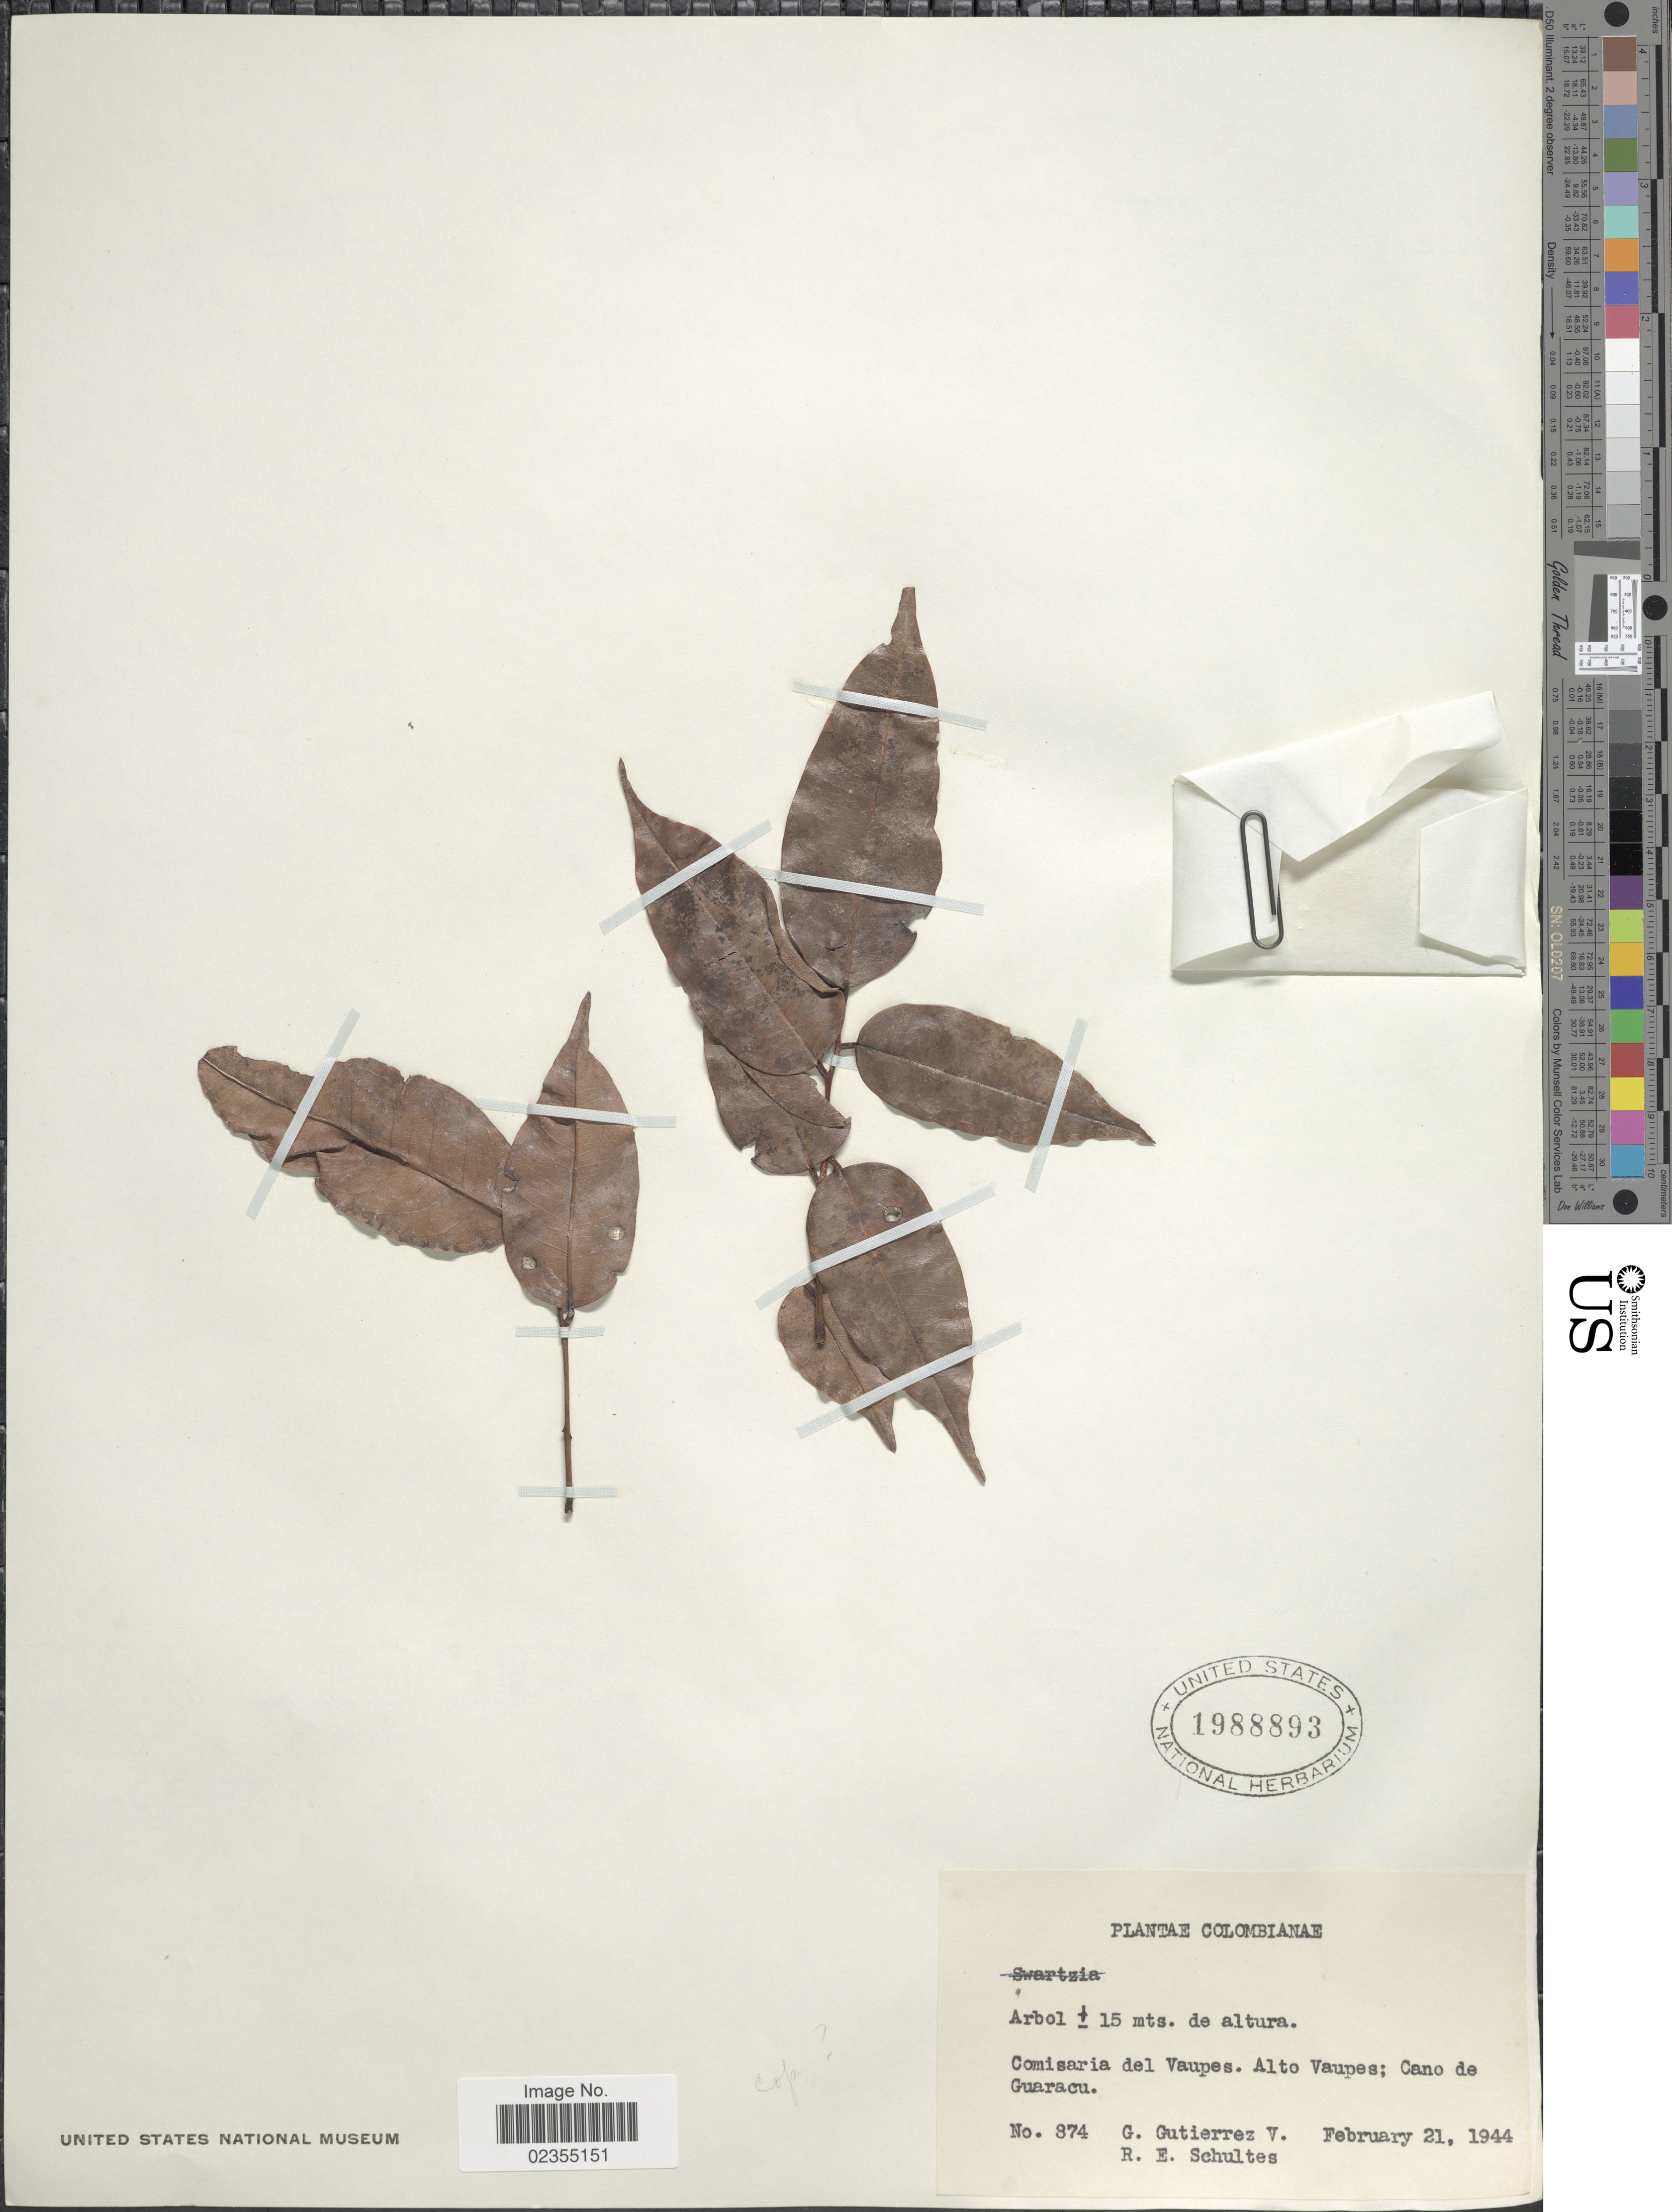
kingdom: Plantae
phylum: Tracheophyta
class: Magnoliopsida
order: Fabales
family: Fabaceae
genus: Dialium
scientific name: Dialium guianense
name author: (Aubl.) Sandwith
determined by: Mansano, V. F.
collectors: G. Gutiérrez V. & R. E. Schultes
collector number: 874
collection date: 1944-02-21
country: Colombia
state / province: Vaupés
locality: Comisaria del Vaupes. Alto Vaupes; Cano de Guaracu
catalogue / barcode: US 1988893